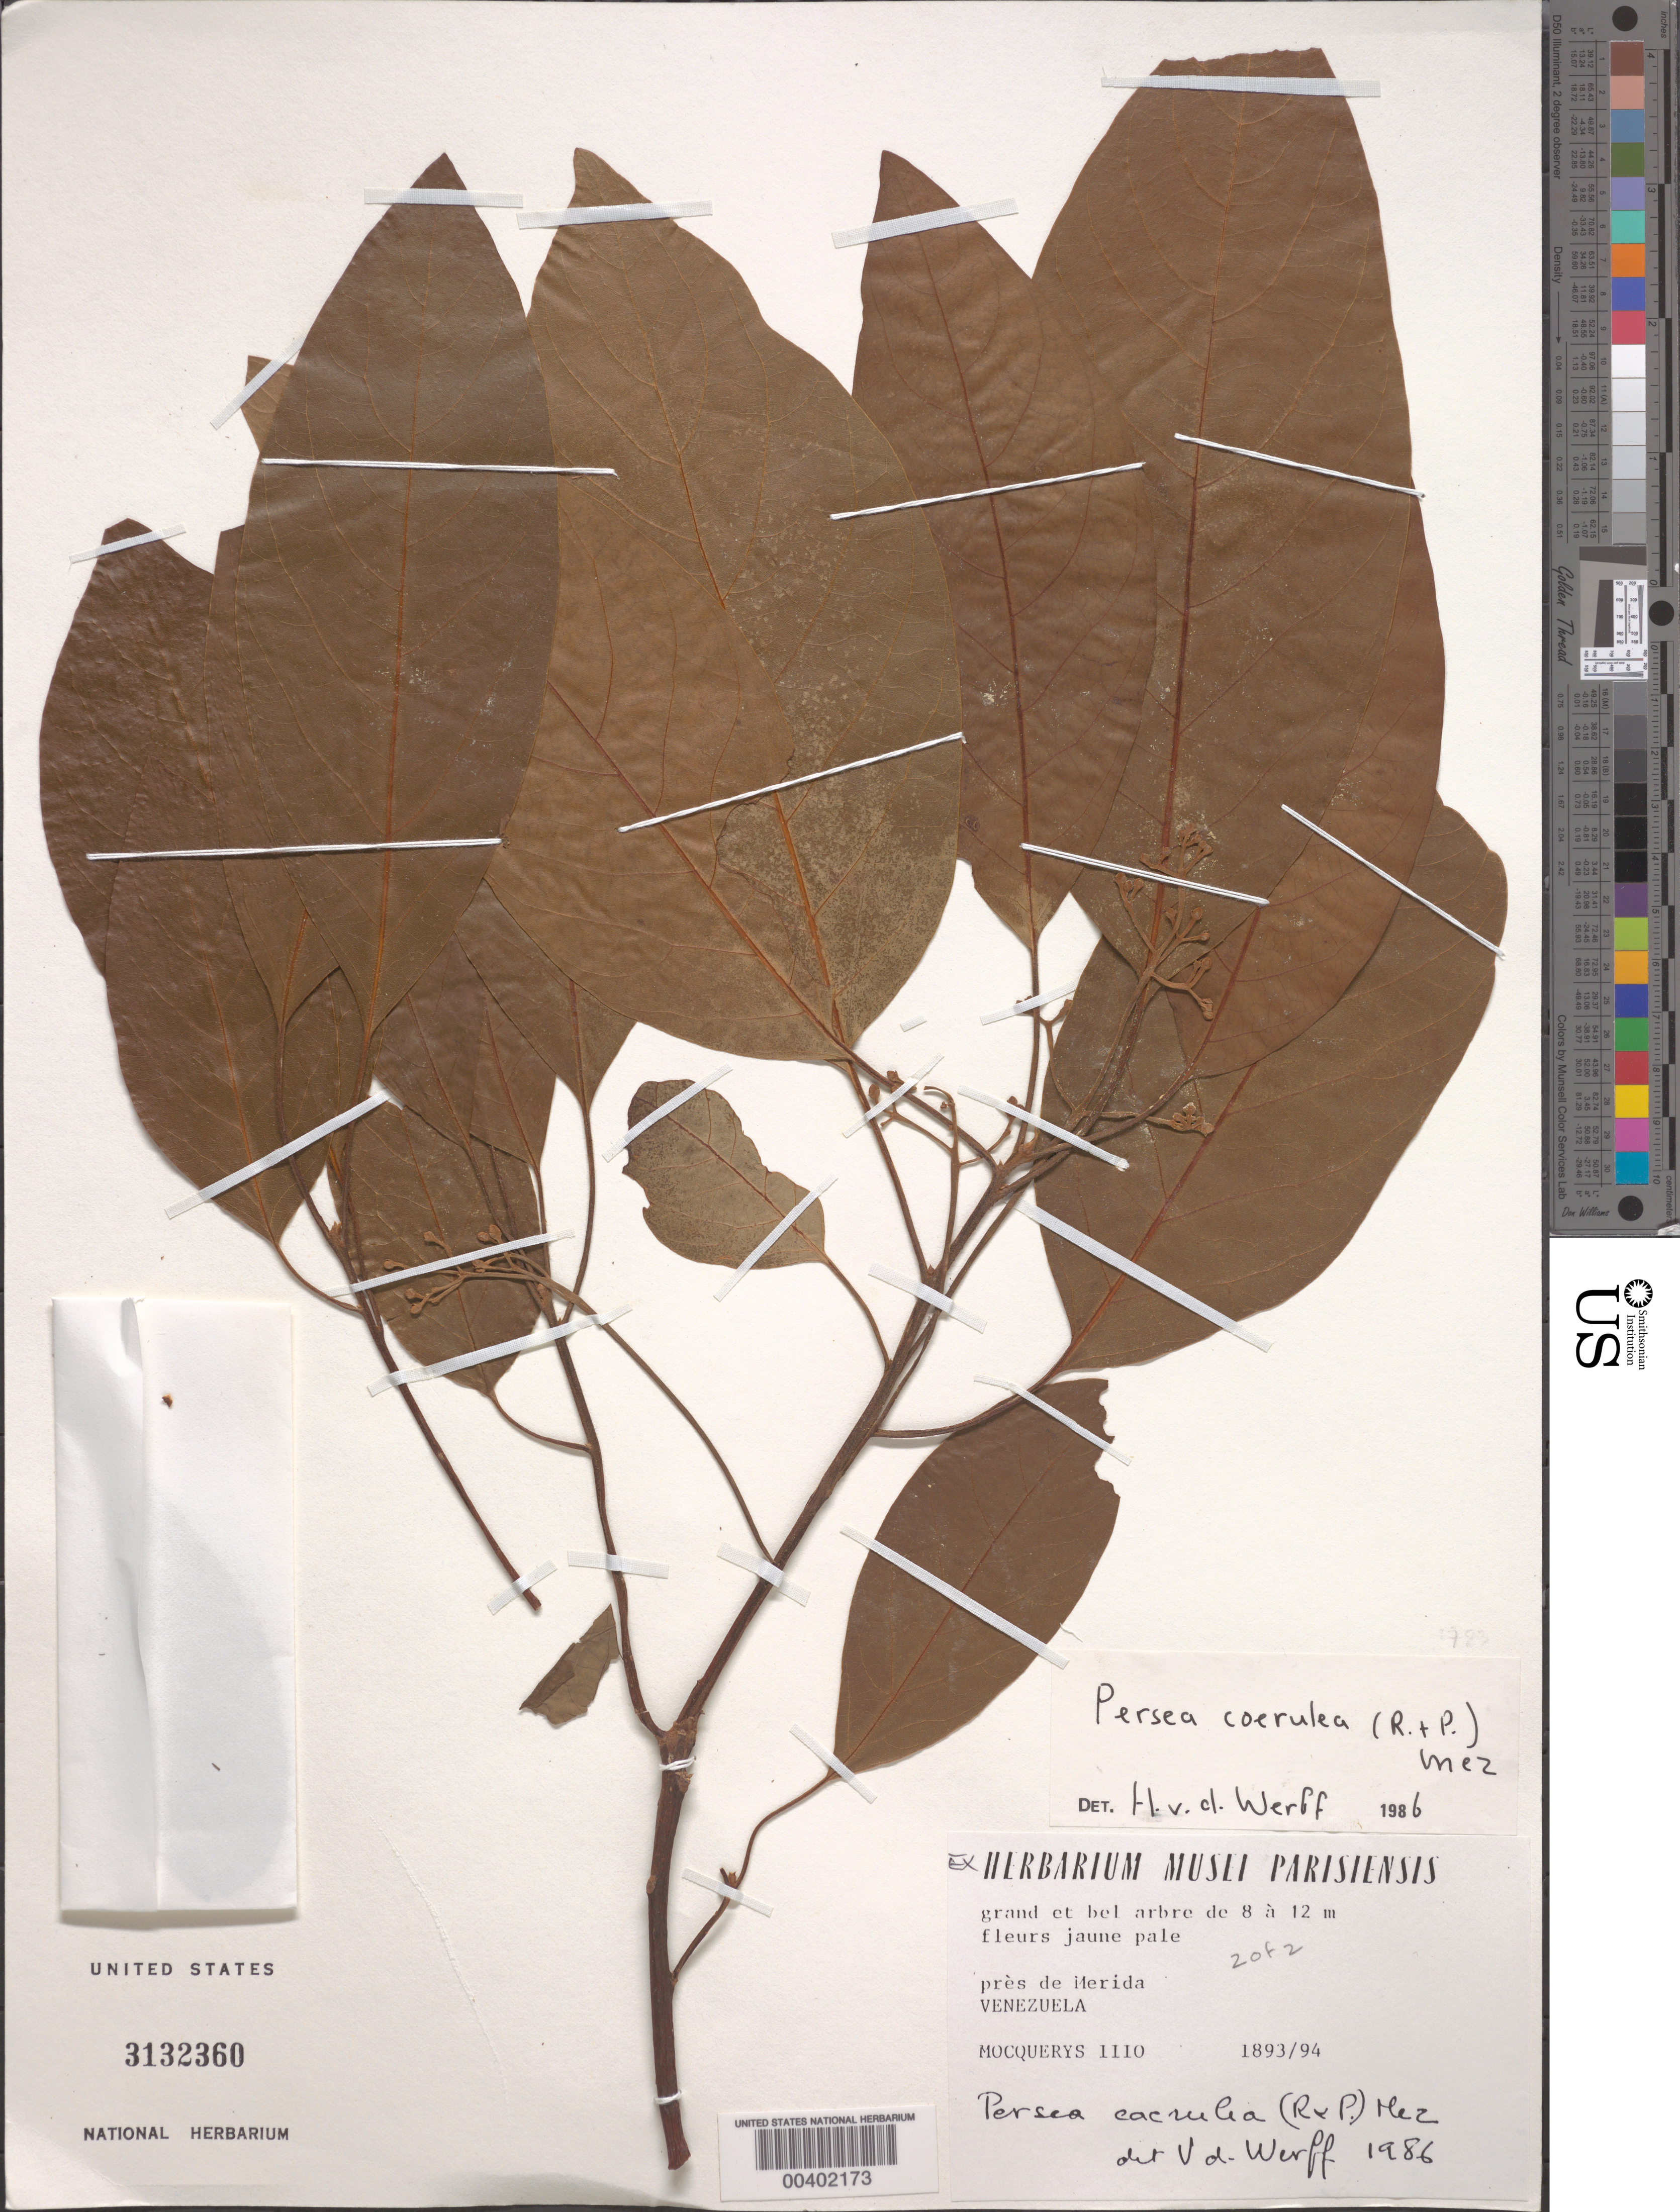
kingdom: Plantae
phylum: Tracheophyta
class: Magnoliopsida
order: Laurales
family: Lauraceae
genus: Persea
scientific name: Persea caerulea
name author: (Ruiz & Pav.) Mez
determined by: van der Werff, H., (MO), Missouri Botanical Garden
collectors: A. Mocquerys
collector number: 110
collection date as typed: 1893 to -- --- 1894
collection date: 1893/1894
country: Venezuela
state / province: Mérida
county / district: Libertador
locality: Mérida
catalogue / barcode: US 3132360